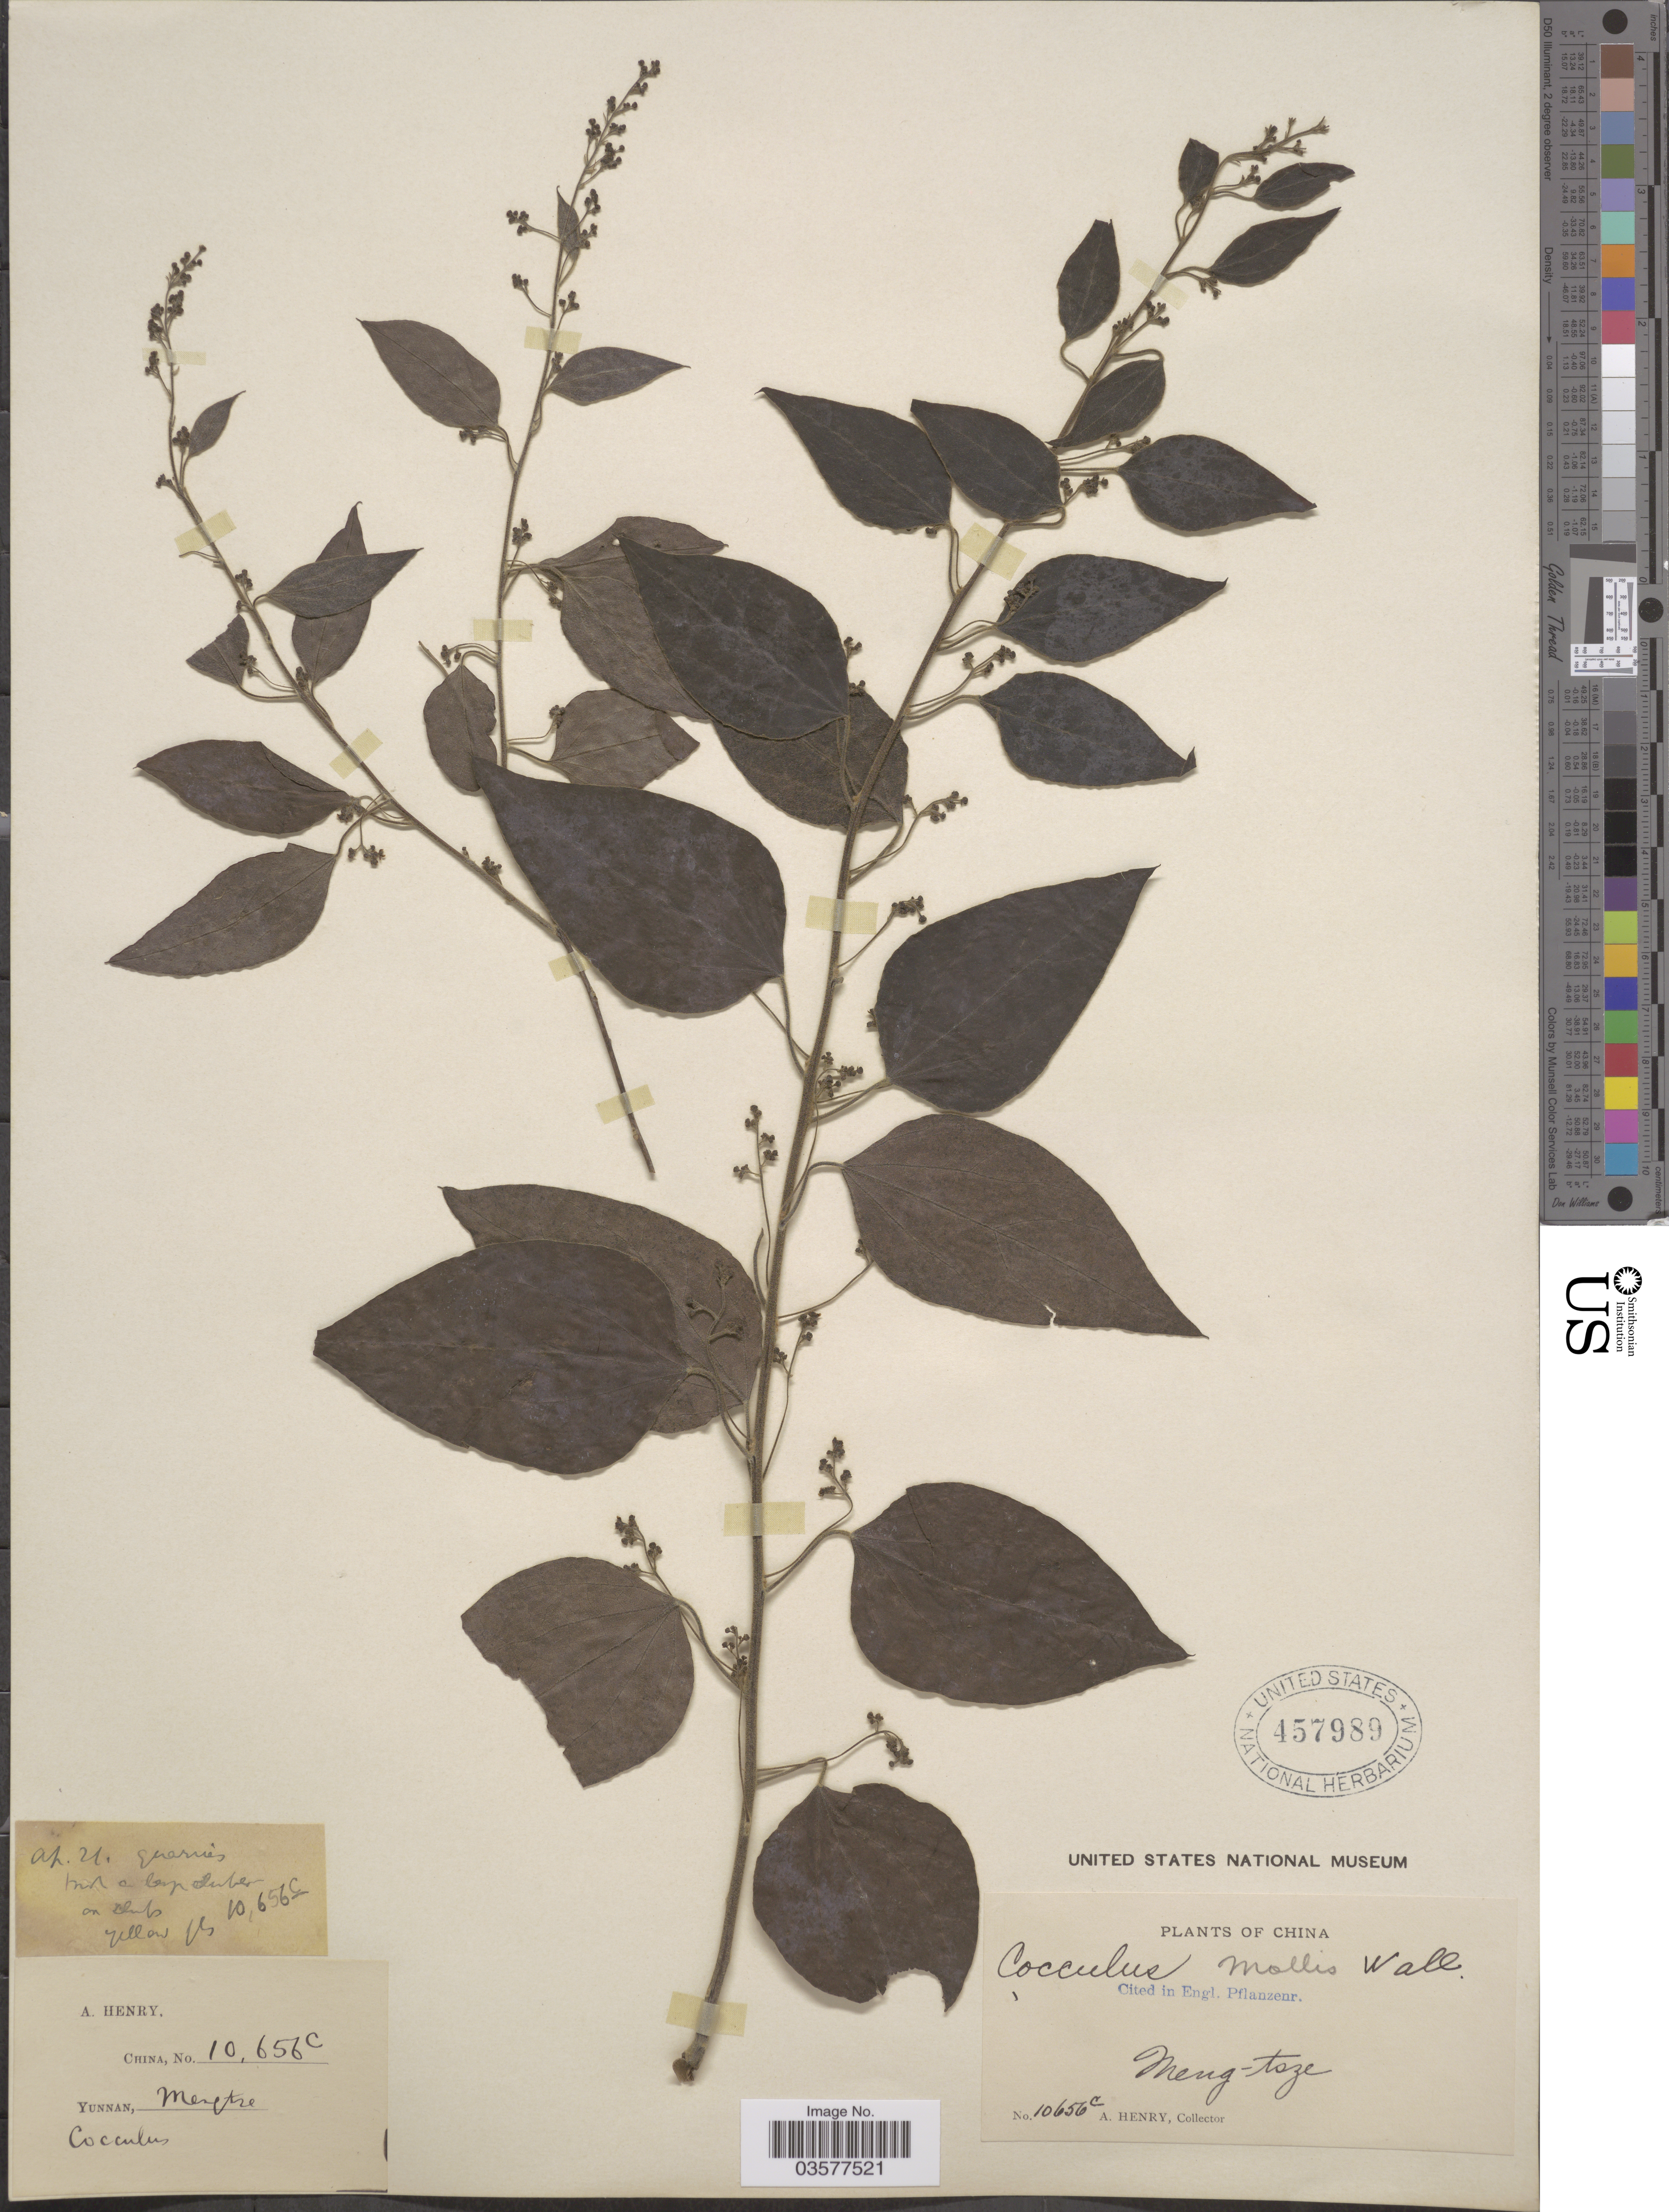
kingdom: Plantae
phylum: Tracheophyta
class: Magnoliopsida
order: Ranunculales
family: Menispermaceae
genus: Cocculus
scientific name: Cocculus orbiculatus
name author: (L.) DC.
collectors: A. Henry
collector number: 10656 C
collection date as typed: Transcribed d/m/y: /4/21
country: China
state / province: Yunnan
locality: Meng-tsze.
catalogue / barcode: US 457989